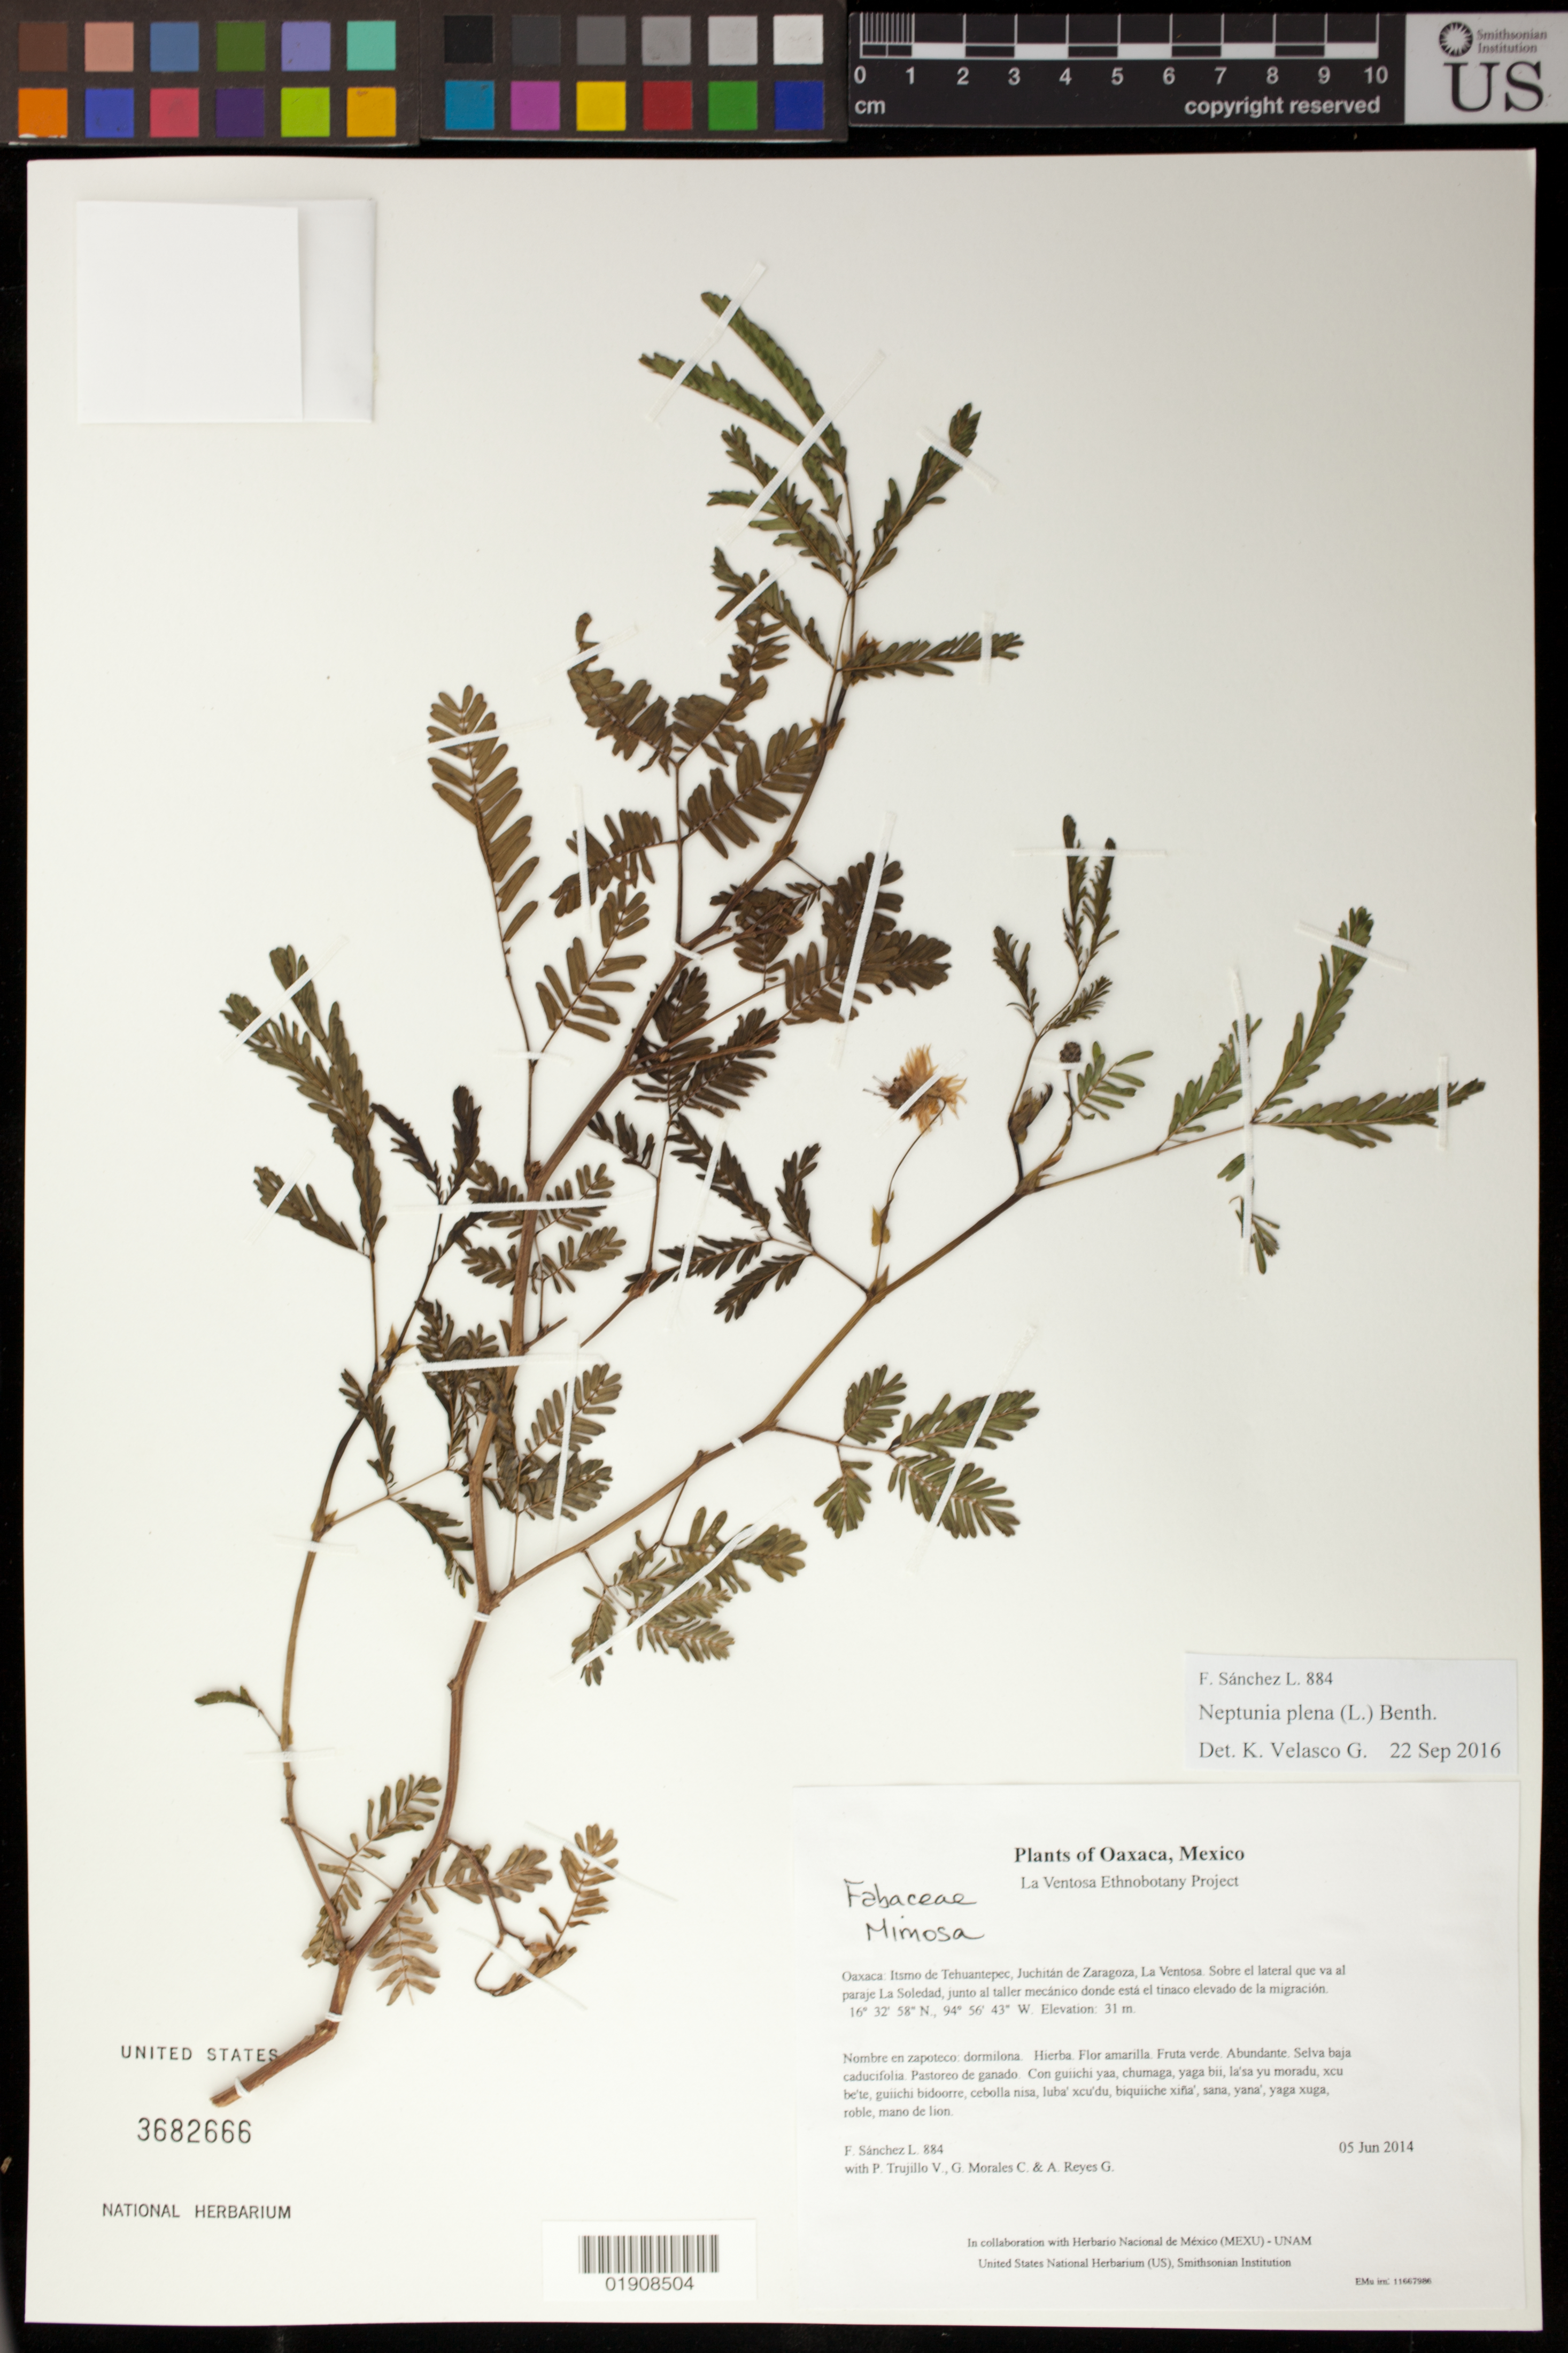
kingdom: Plantae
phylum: Tracheophyta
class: Magnoliopsida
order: Fabales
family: Fabaceae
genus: Neptunia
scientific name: Neptunia plena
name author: (L.) Benth.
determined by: Velasco G., Kenia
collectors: F. Sánchez L., P. Trujillo V., G. Morales C. & A. Reyes G.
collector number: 884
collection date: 2014-06-05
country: Mexico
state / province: Oaxaca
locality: Itsmo de Tehuantepec, Juchitán de Zaragoza, La Ventosa. Sobre el lateral que va al paraje La Soledad, junto al taller mecánico donde está el tinaco elevado de la migración.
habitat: Selva baja caducifolia. Pastoreo de ganado.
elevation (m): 31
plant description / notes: MEXU; Guixi bandaga. Guie' naguchi. Cuaananaxhi naga'. Stale.; dormilona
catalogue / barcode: US 3682666